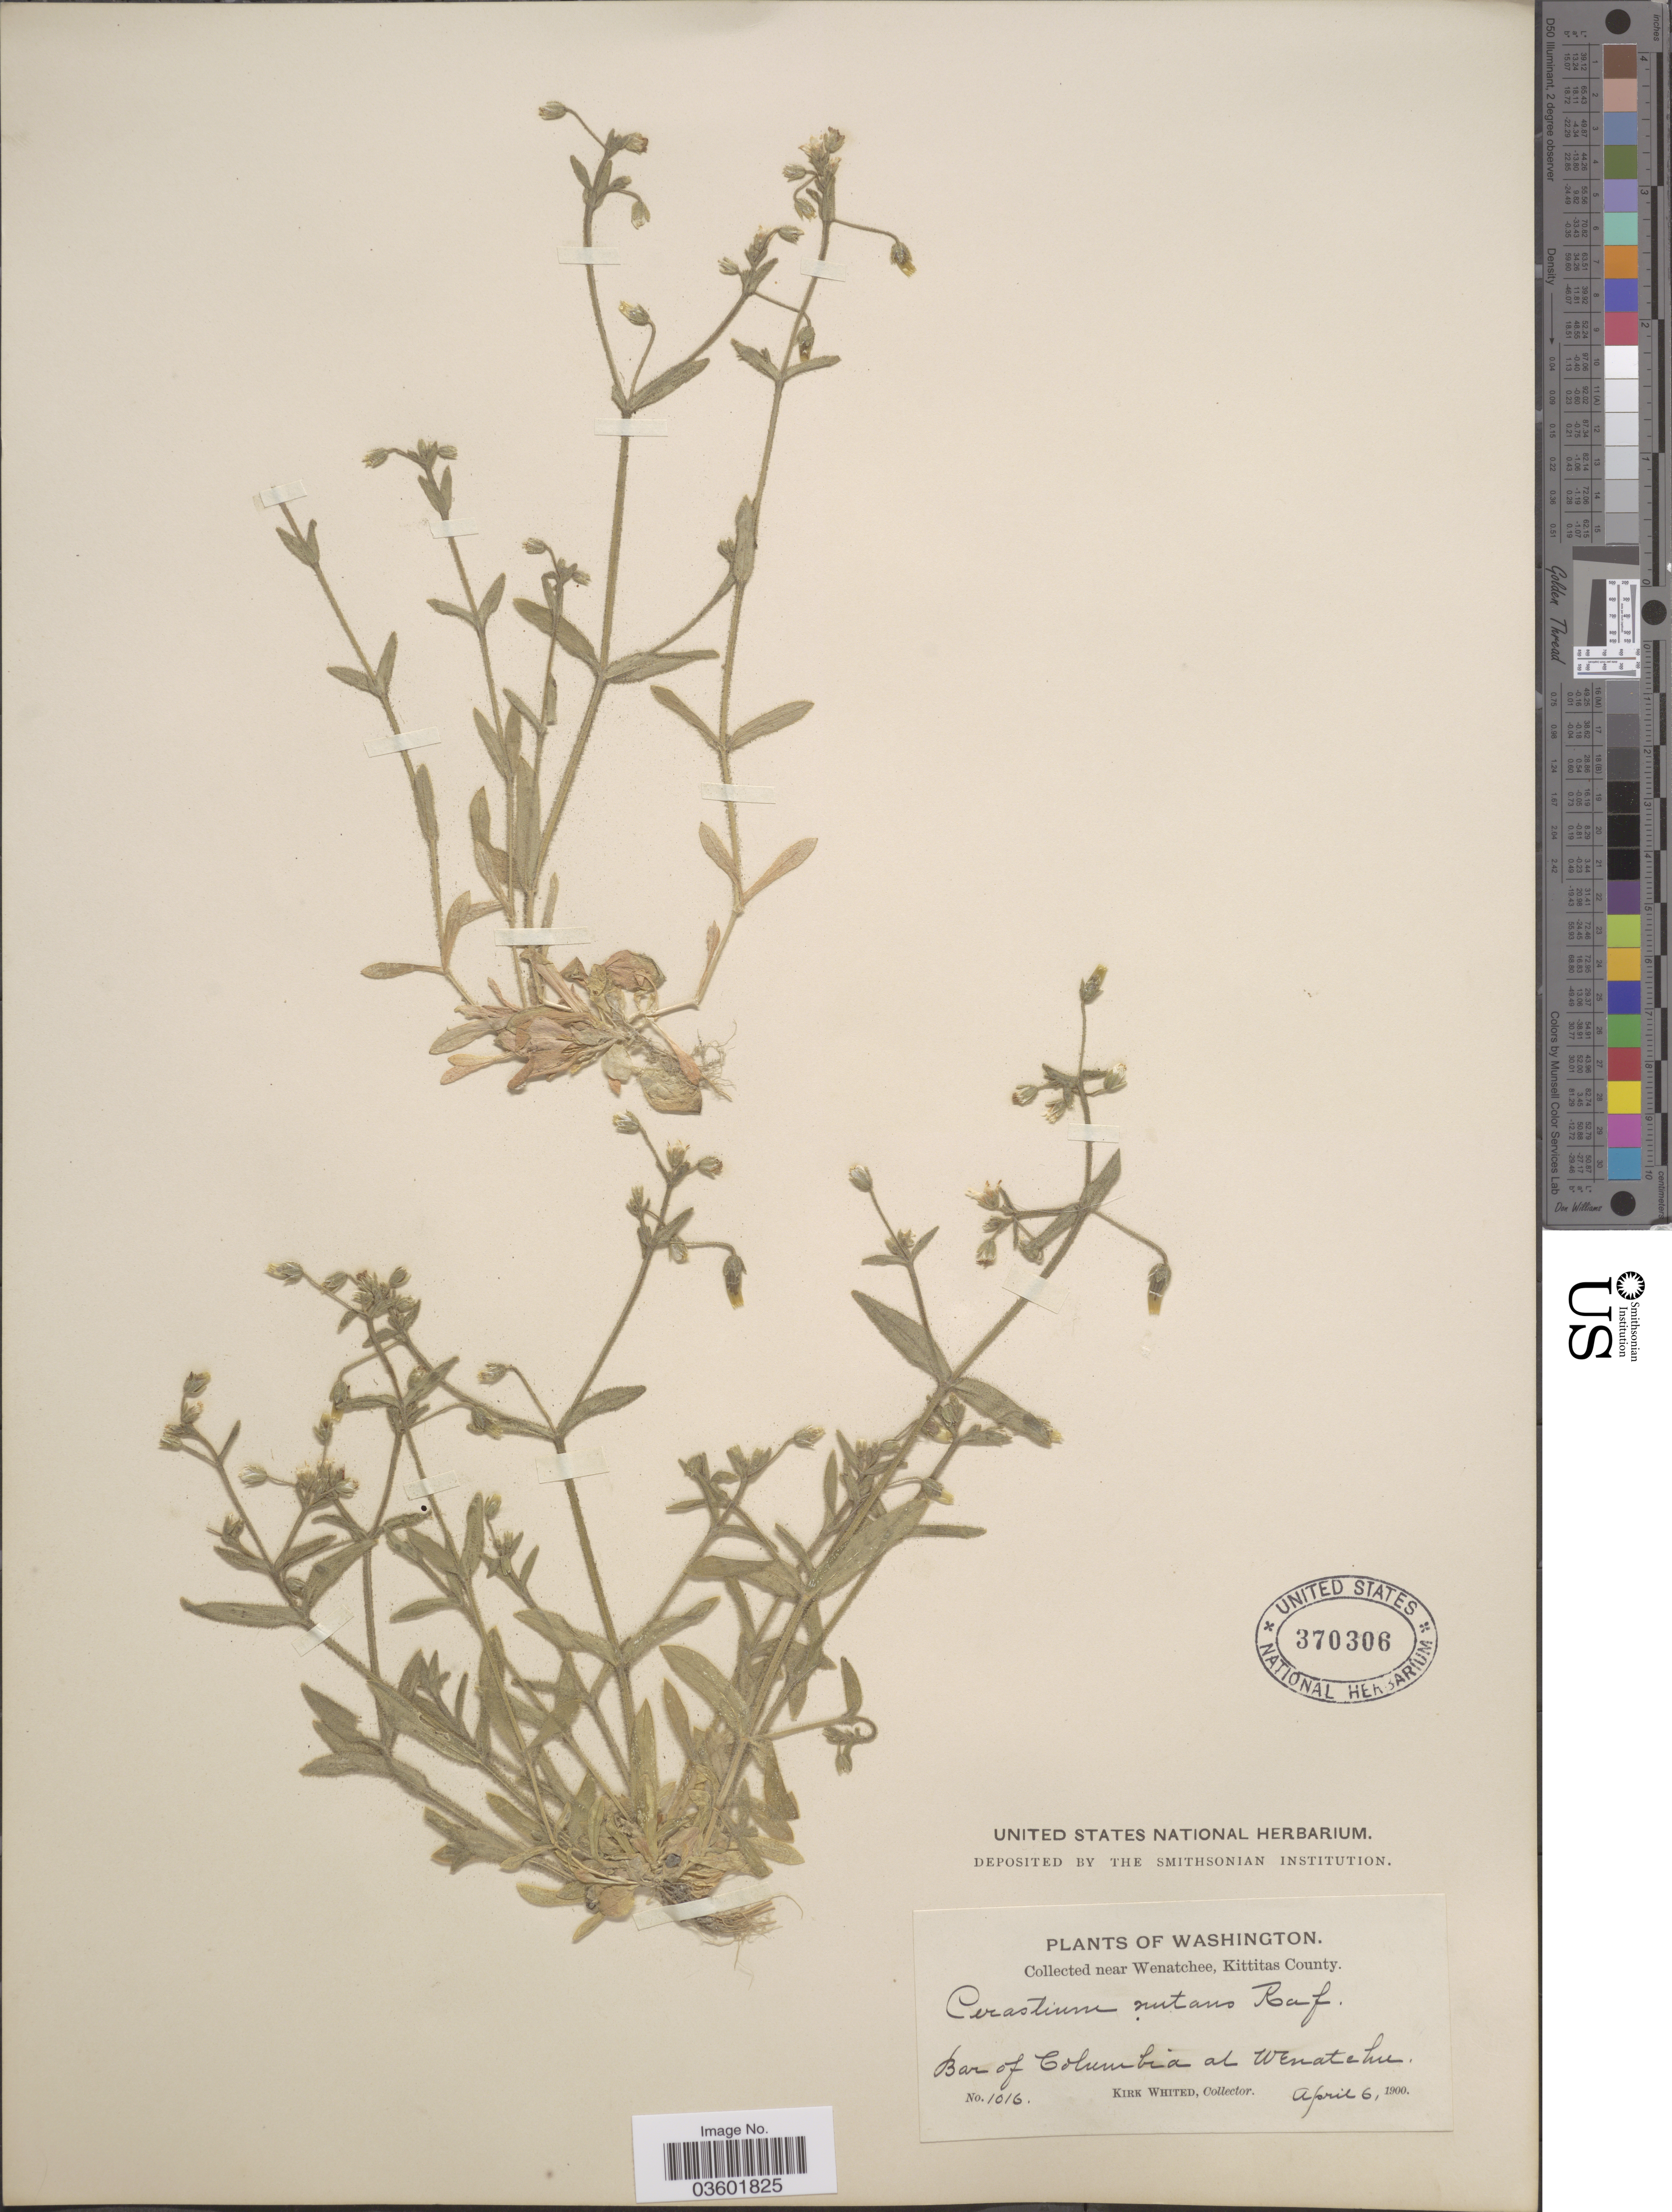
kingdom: Plantae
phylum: Tracheophyta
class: Magnoliopsida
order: Caryophyllales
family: Caryophyllaceae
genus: Cerastium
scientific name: Cerastium longipedunculatum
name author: Muhl.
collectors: K. Whited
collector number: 1016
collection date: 1900-04-06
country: United States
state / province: Washington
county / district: Kittitas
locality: Near Wenatchee, Kittitas County. Bar of Columbia at Wenatchee.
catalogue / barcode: US 370306